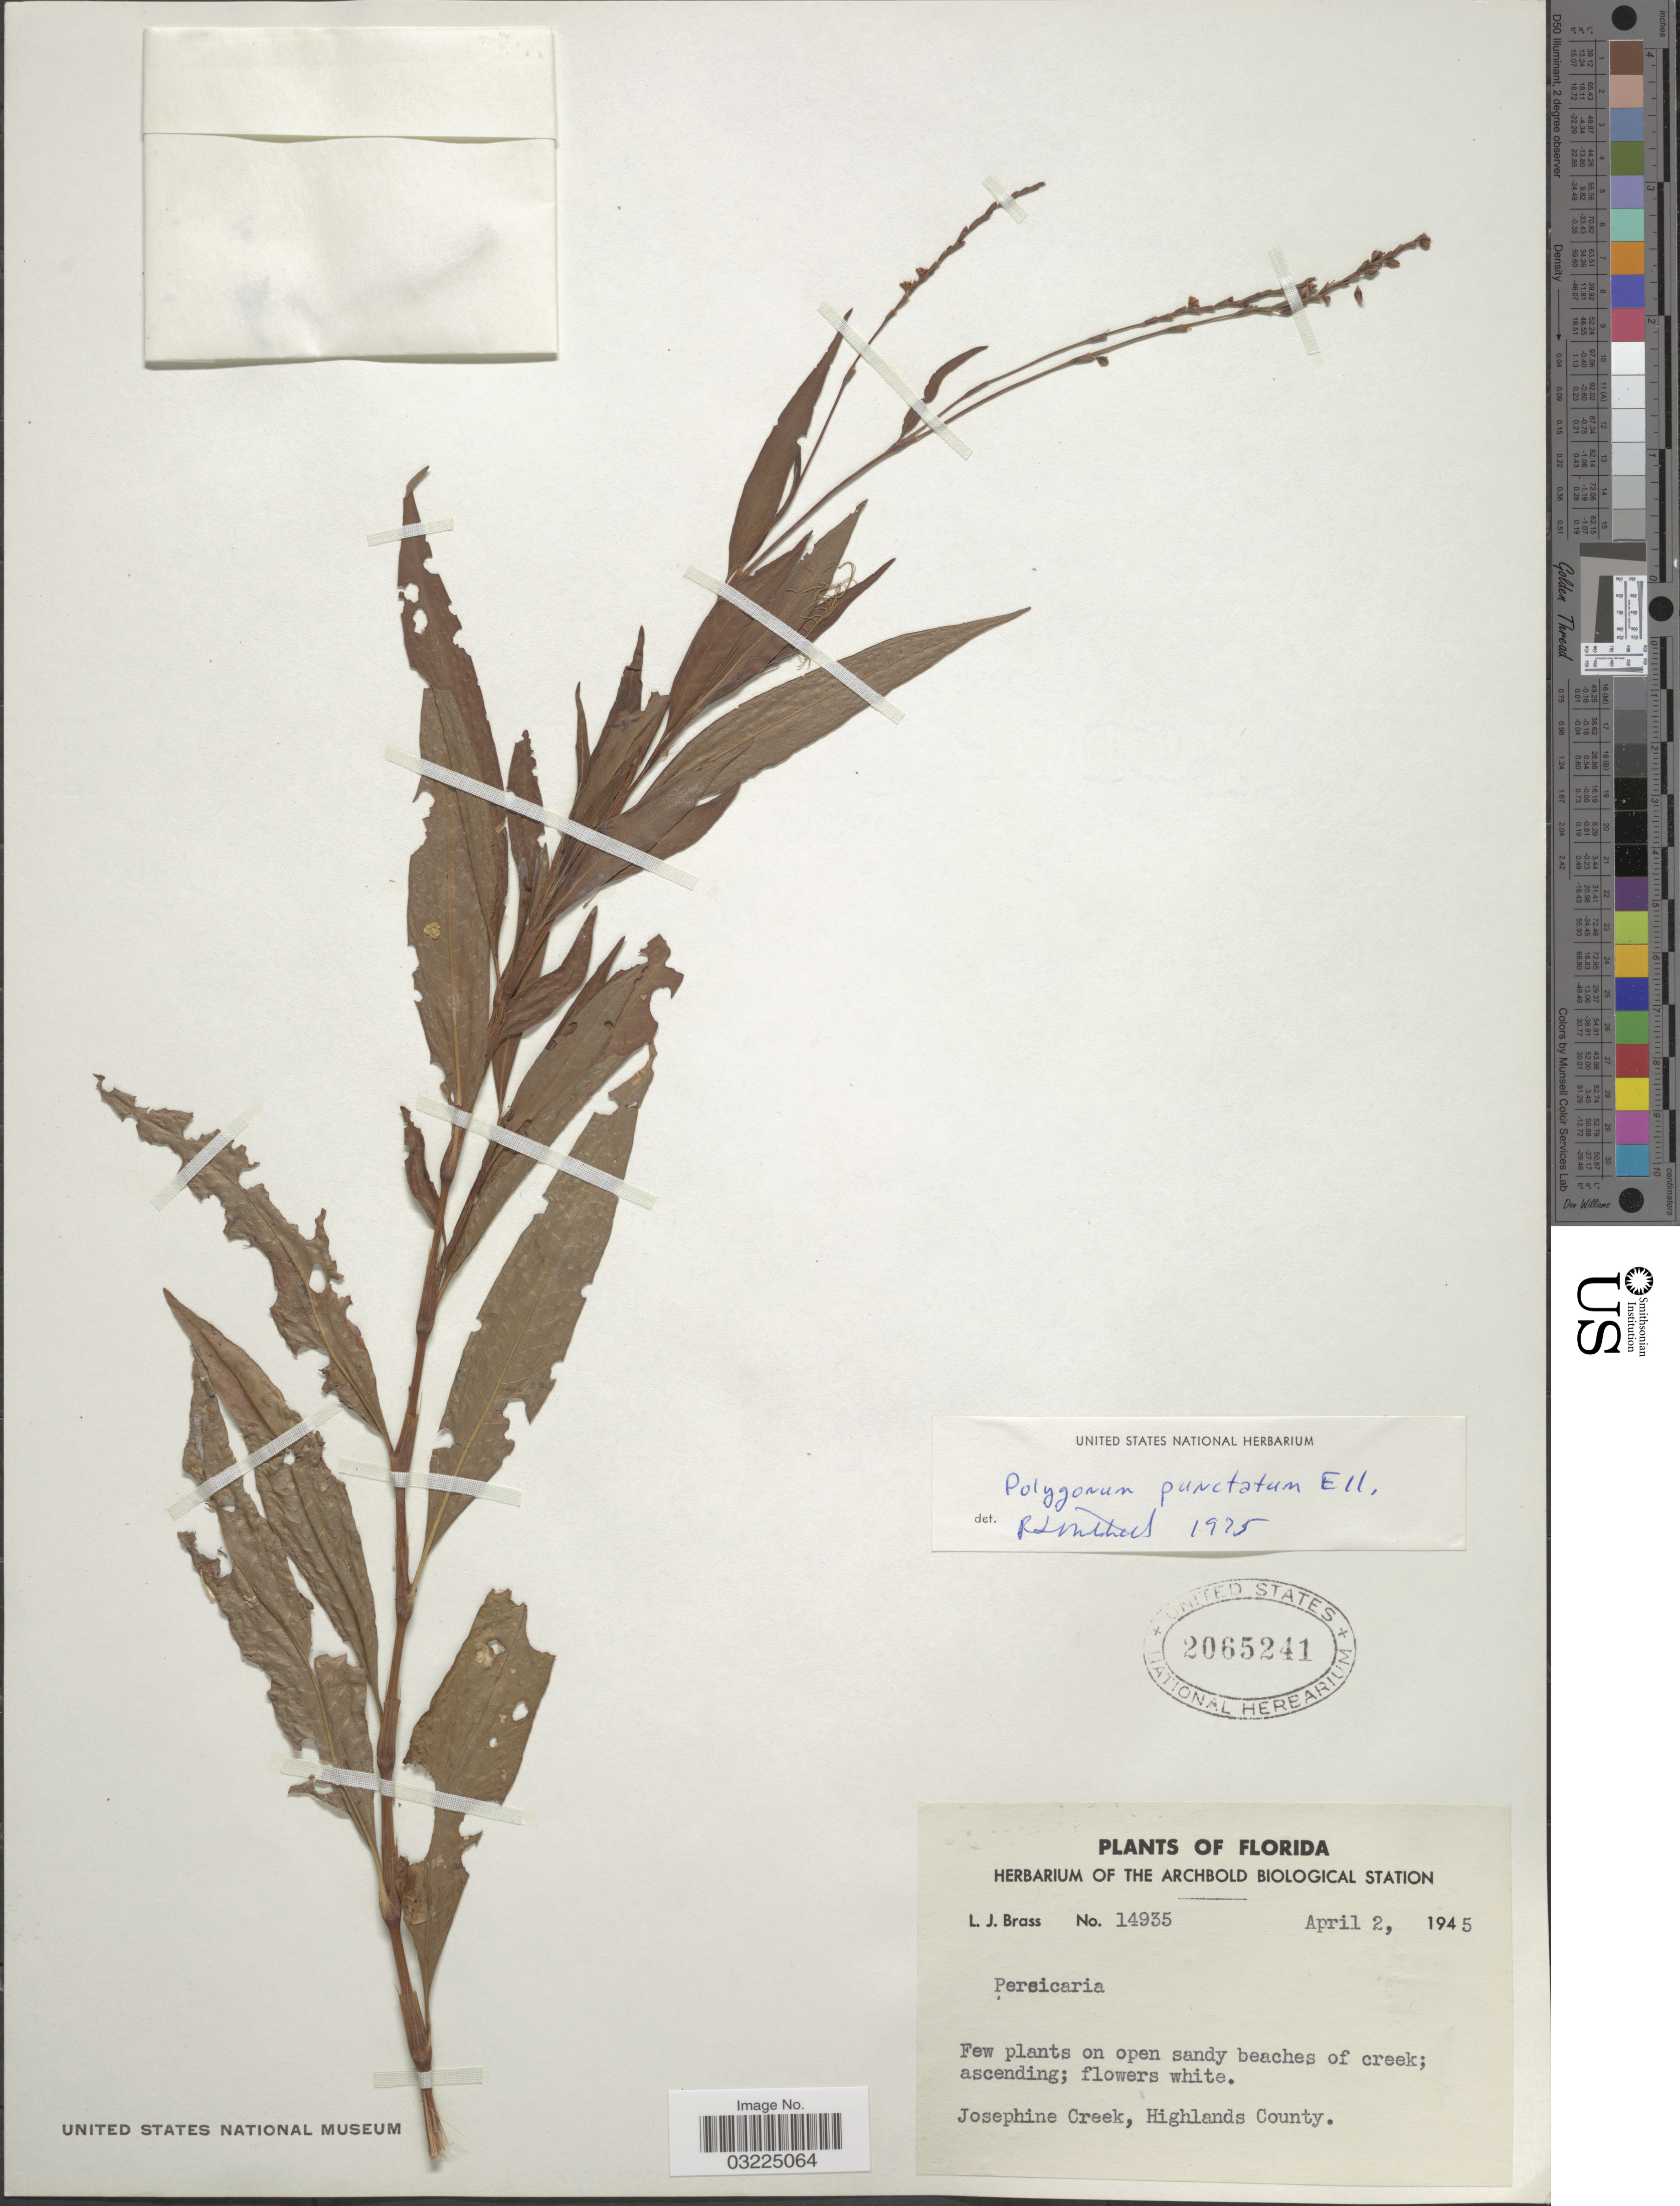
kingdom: Plantae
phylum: Tracheophyta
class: Magnoliopsida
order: Caryophyllales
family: Polygonaceae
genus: Persicaria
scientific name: Persicaria punctata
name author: (Elliott) Small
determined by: Atha, D. E.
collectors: L. J. Brass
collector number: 14935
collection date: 1945-04-02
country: United States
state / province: Florida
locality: Josephine Creek, Highlands County.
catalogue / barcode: US 2065241